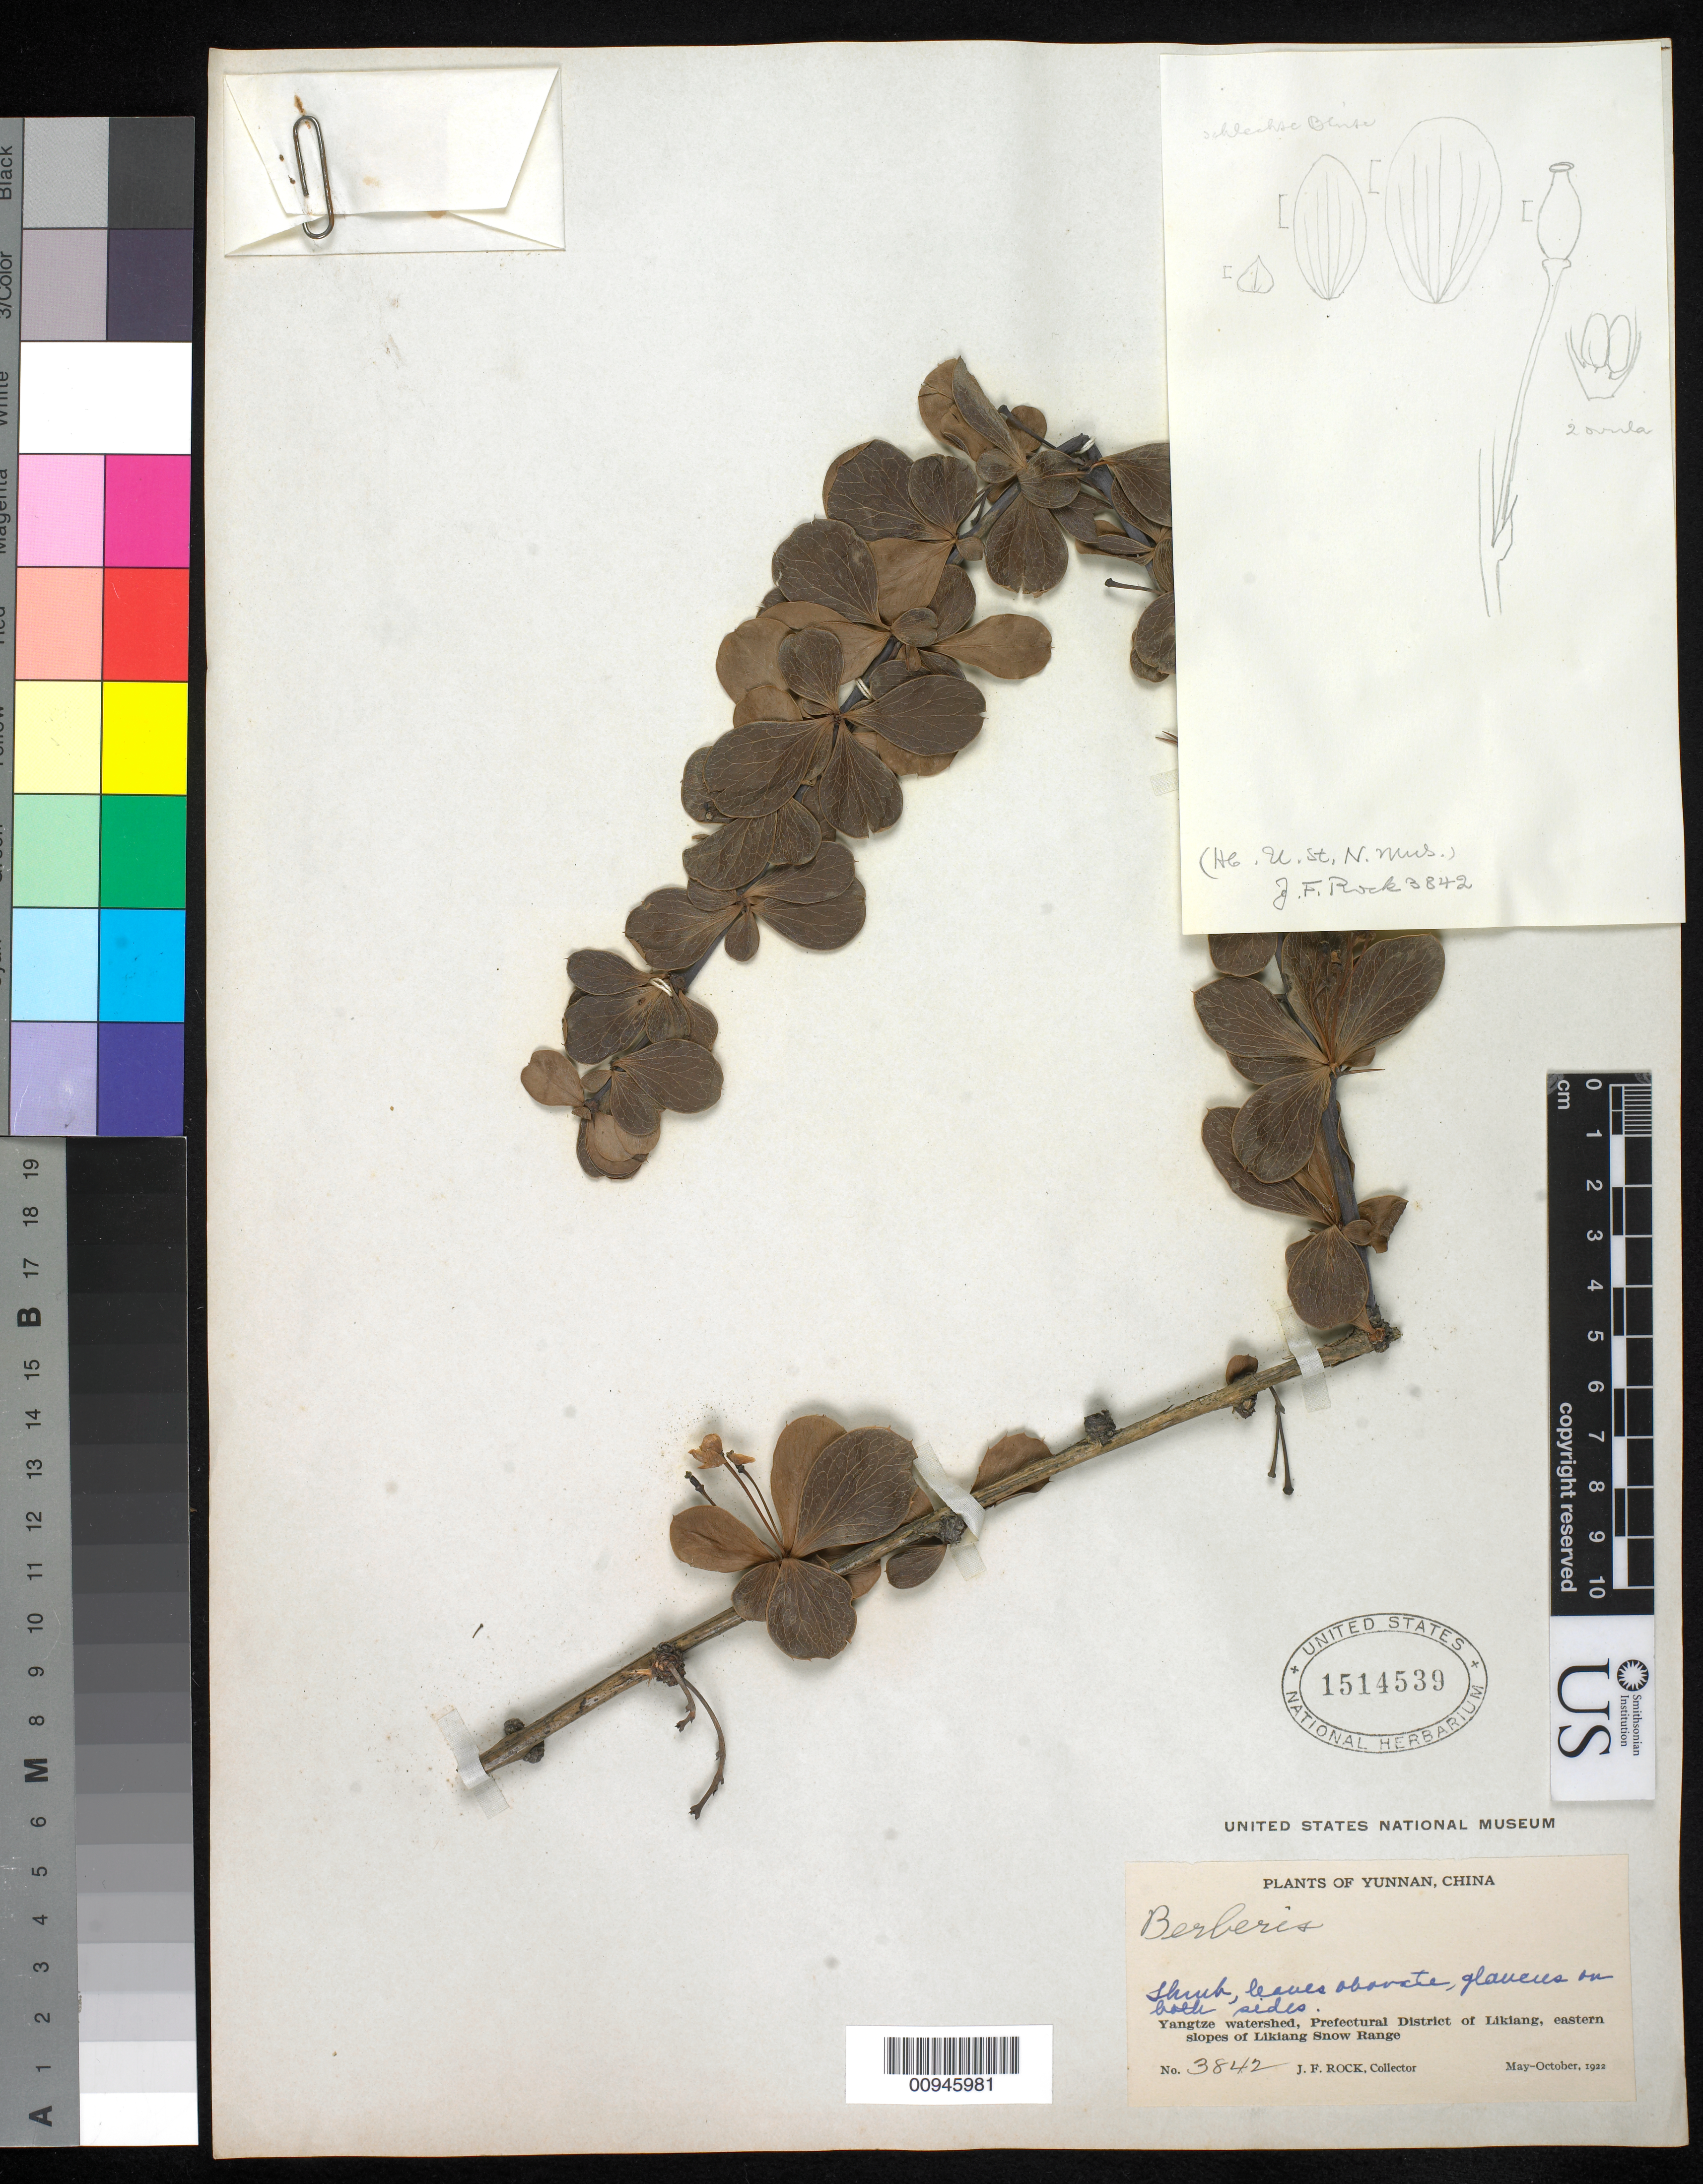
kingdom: Plantae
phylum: Tracheophyta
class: Magnoliopsida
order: Ranunculales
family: Berberidaceae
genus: Berberis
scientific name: Berberis sp.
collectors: J. F. Rock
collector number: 3842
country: China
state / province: Yunnan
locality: Yangtze watershed, Prefectural District of Likiang, E of Likiang Snow Range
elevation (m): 2743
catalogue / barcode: US 1514539